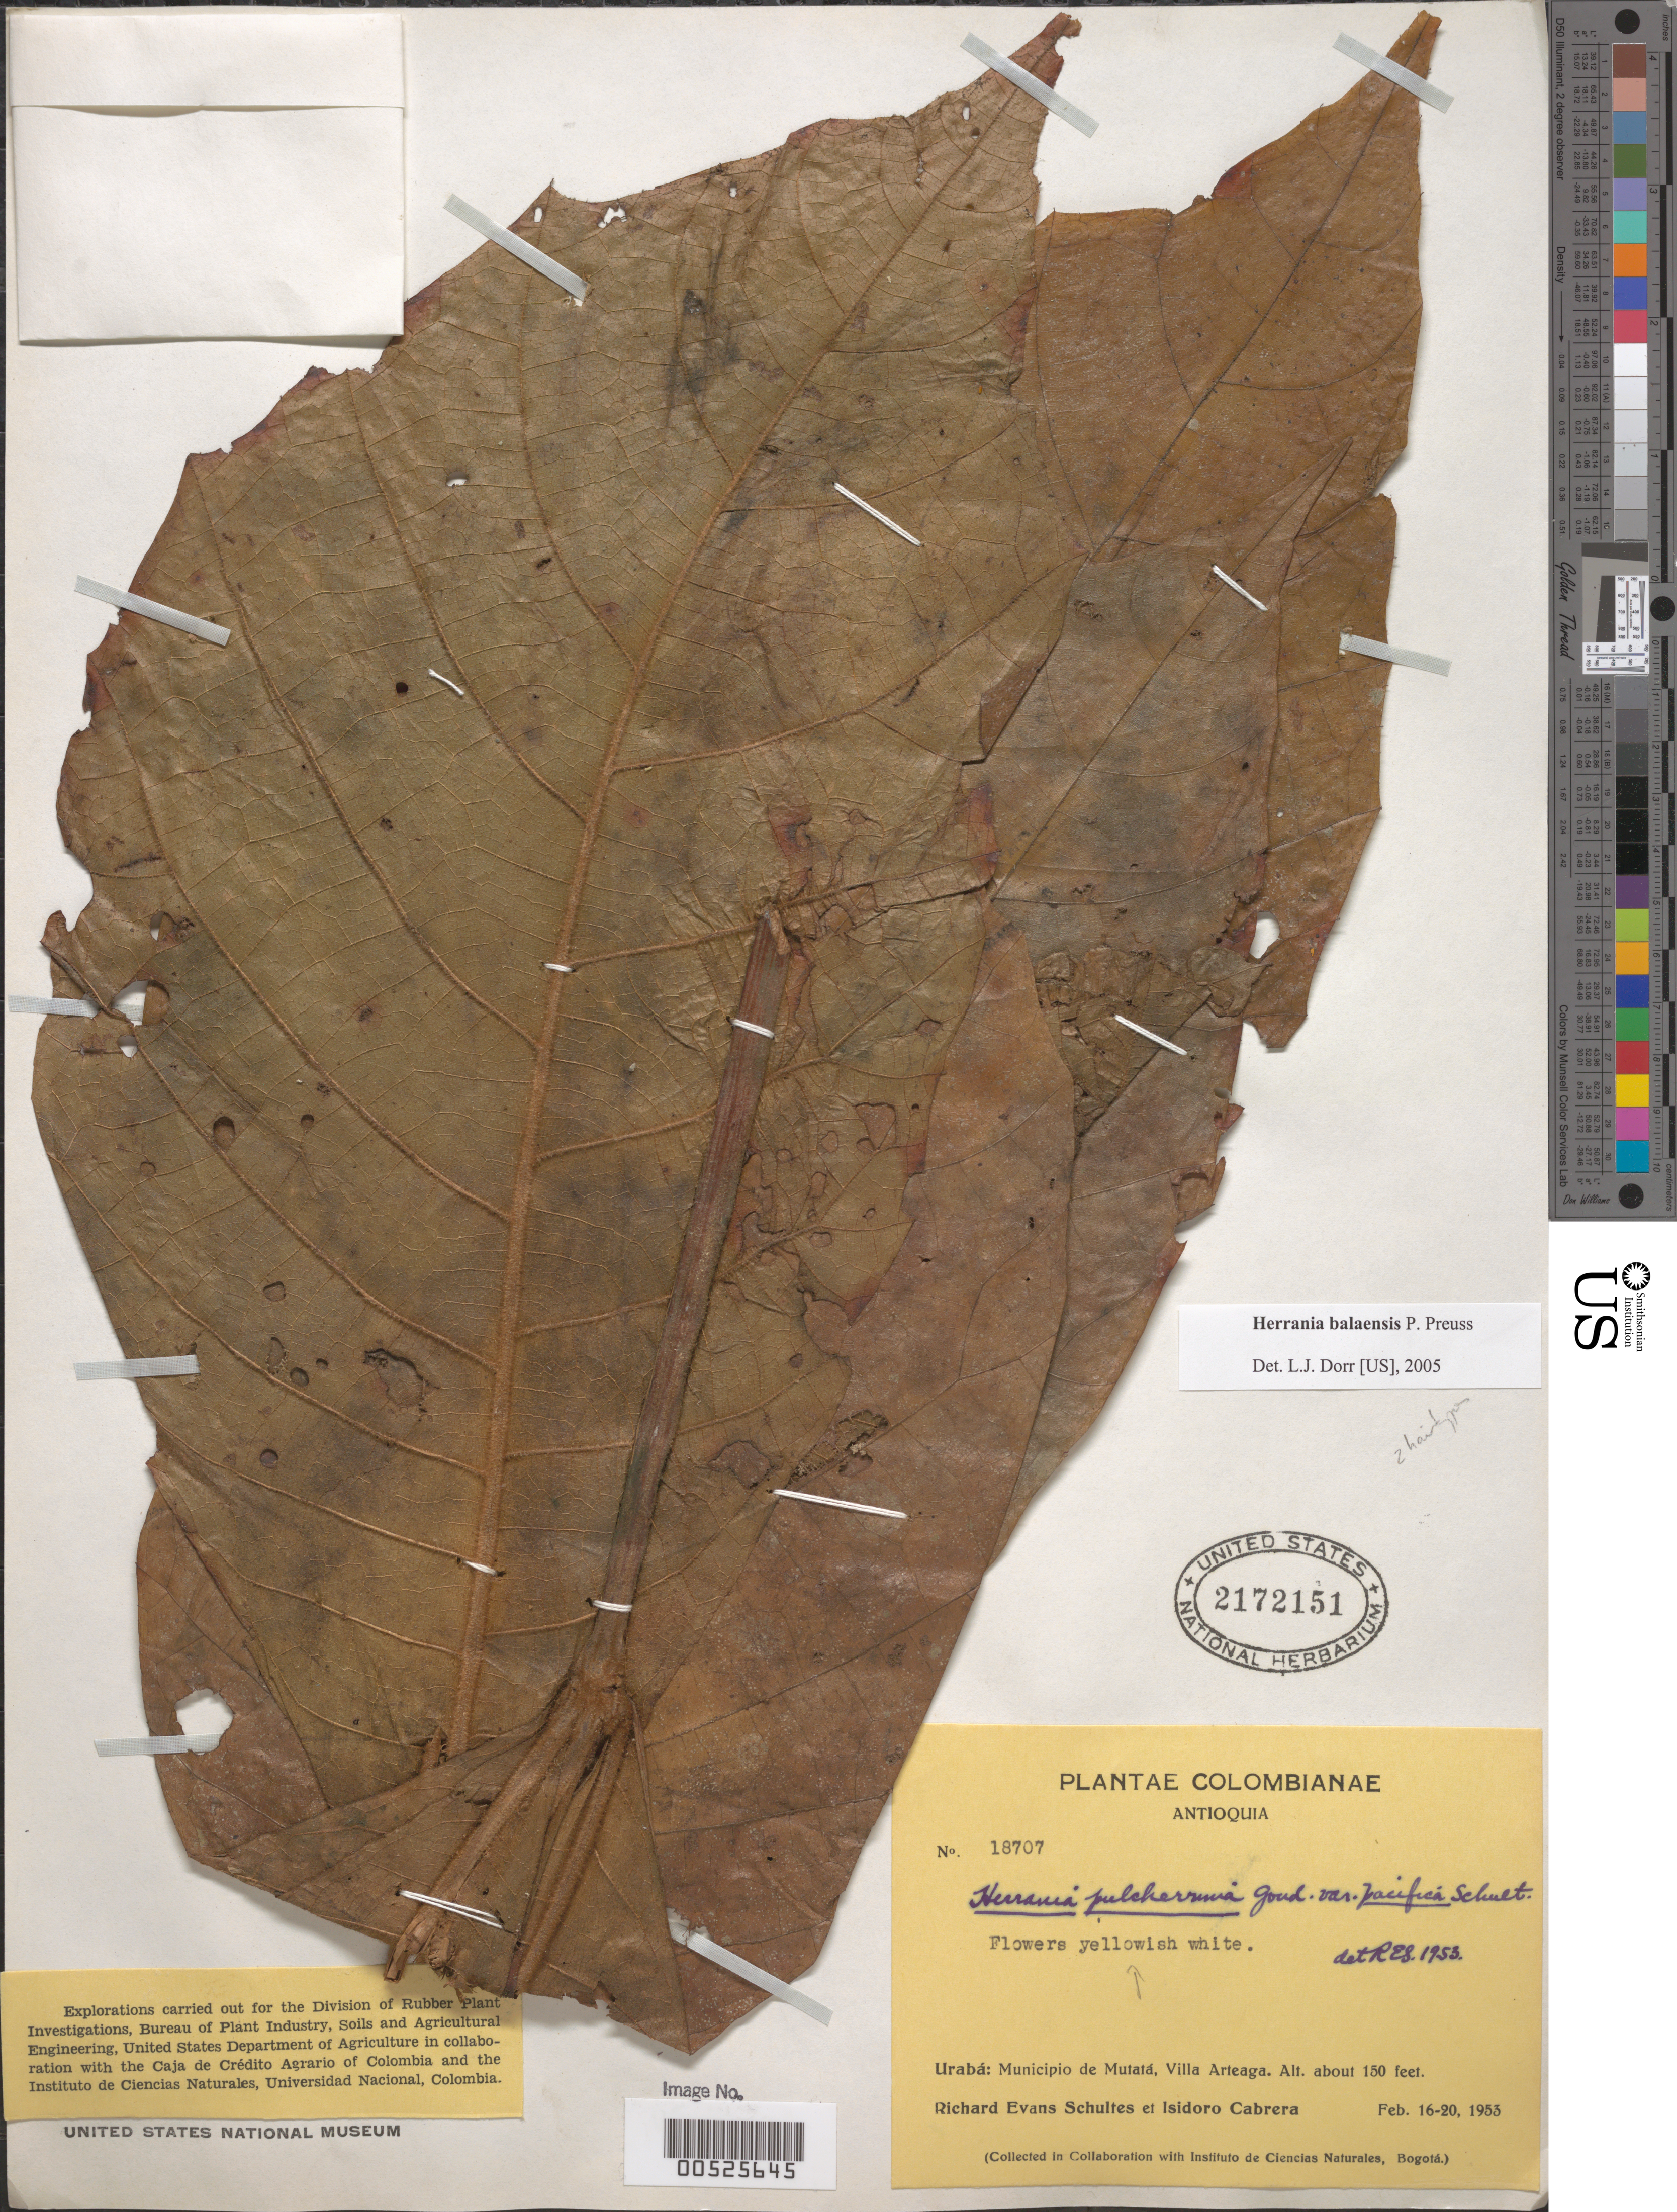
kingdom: Plantae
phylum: Tracheophyta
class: Magnoliopsida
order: Malvales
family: Malvaceae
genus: Theobroma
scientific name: Theobroma pulcherrimum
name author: (Goudot) De Wild.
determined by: Dorr, Laurence J., Curator (BOT), Smithsonian Institution - National Museum of Natural History (UNITED STATES)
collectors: R. E. Schultes & I. Cabrera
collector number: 18707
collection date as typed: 16 Feb 1953 to 20 Feb 1953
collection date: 1953-02-16/1953-02-20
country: Colombia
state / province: Antioquia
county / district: Mutatá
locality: Urabá, Villa Arteaga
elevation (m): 46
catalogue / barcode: US 2172151